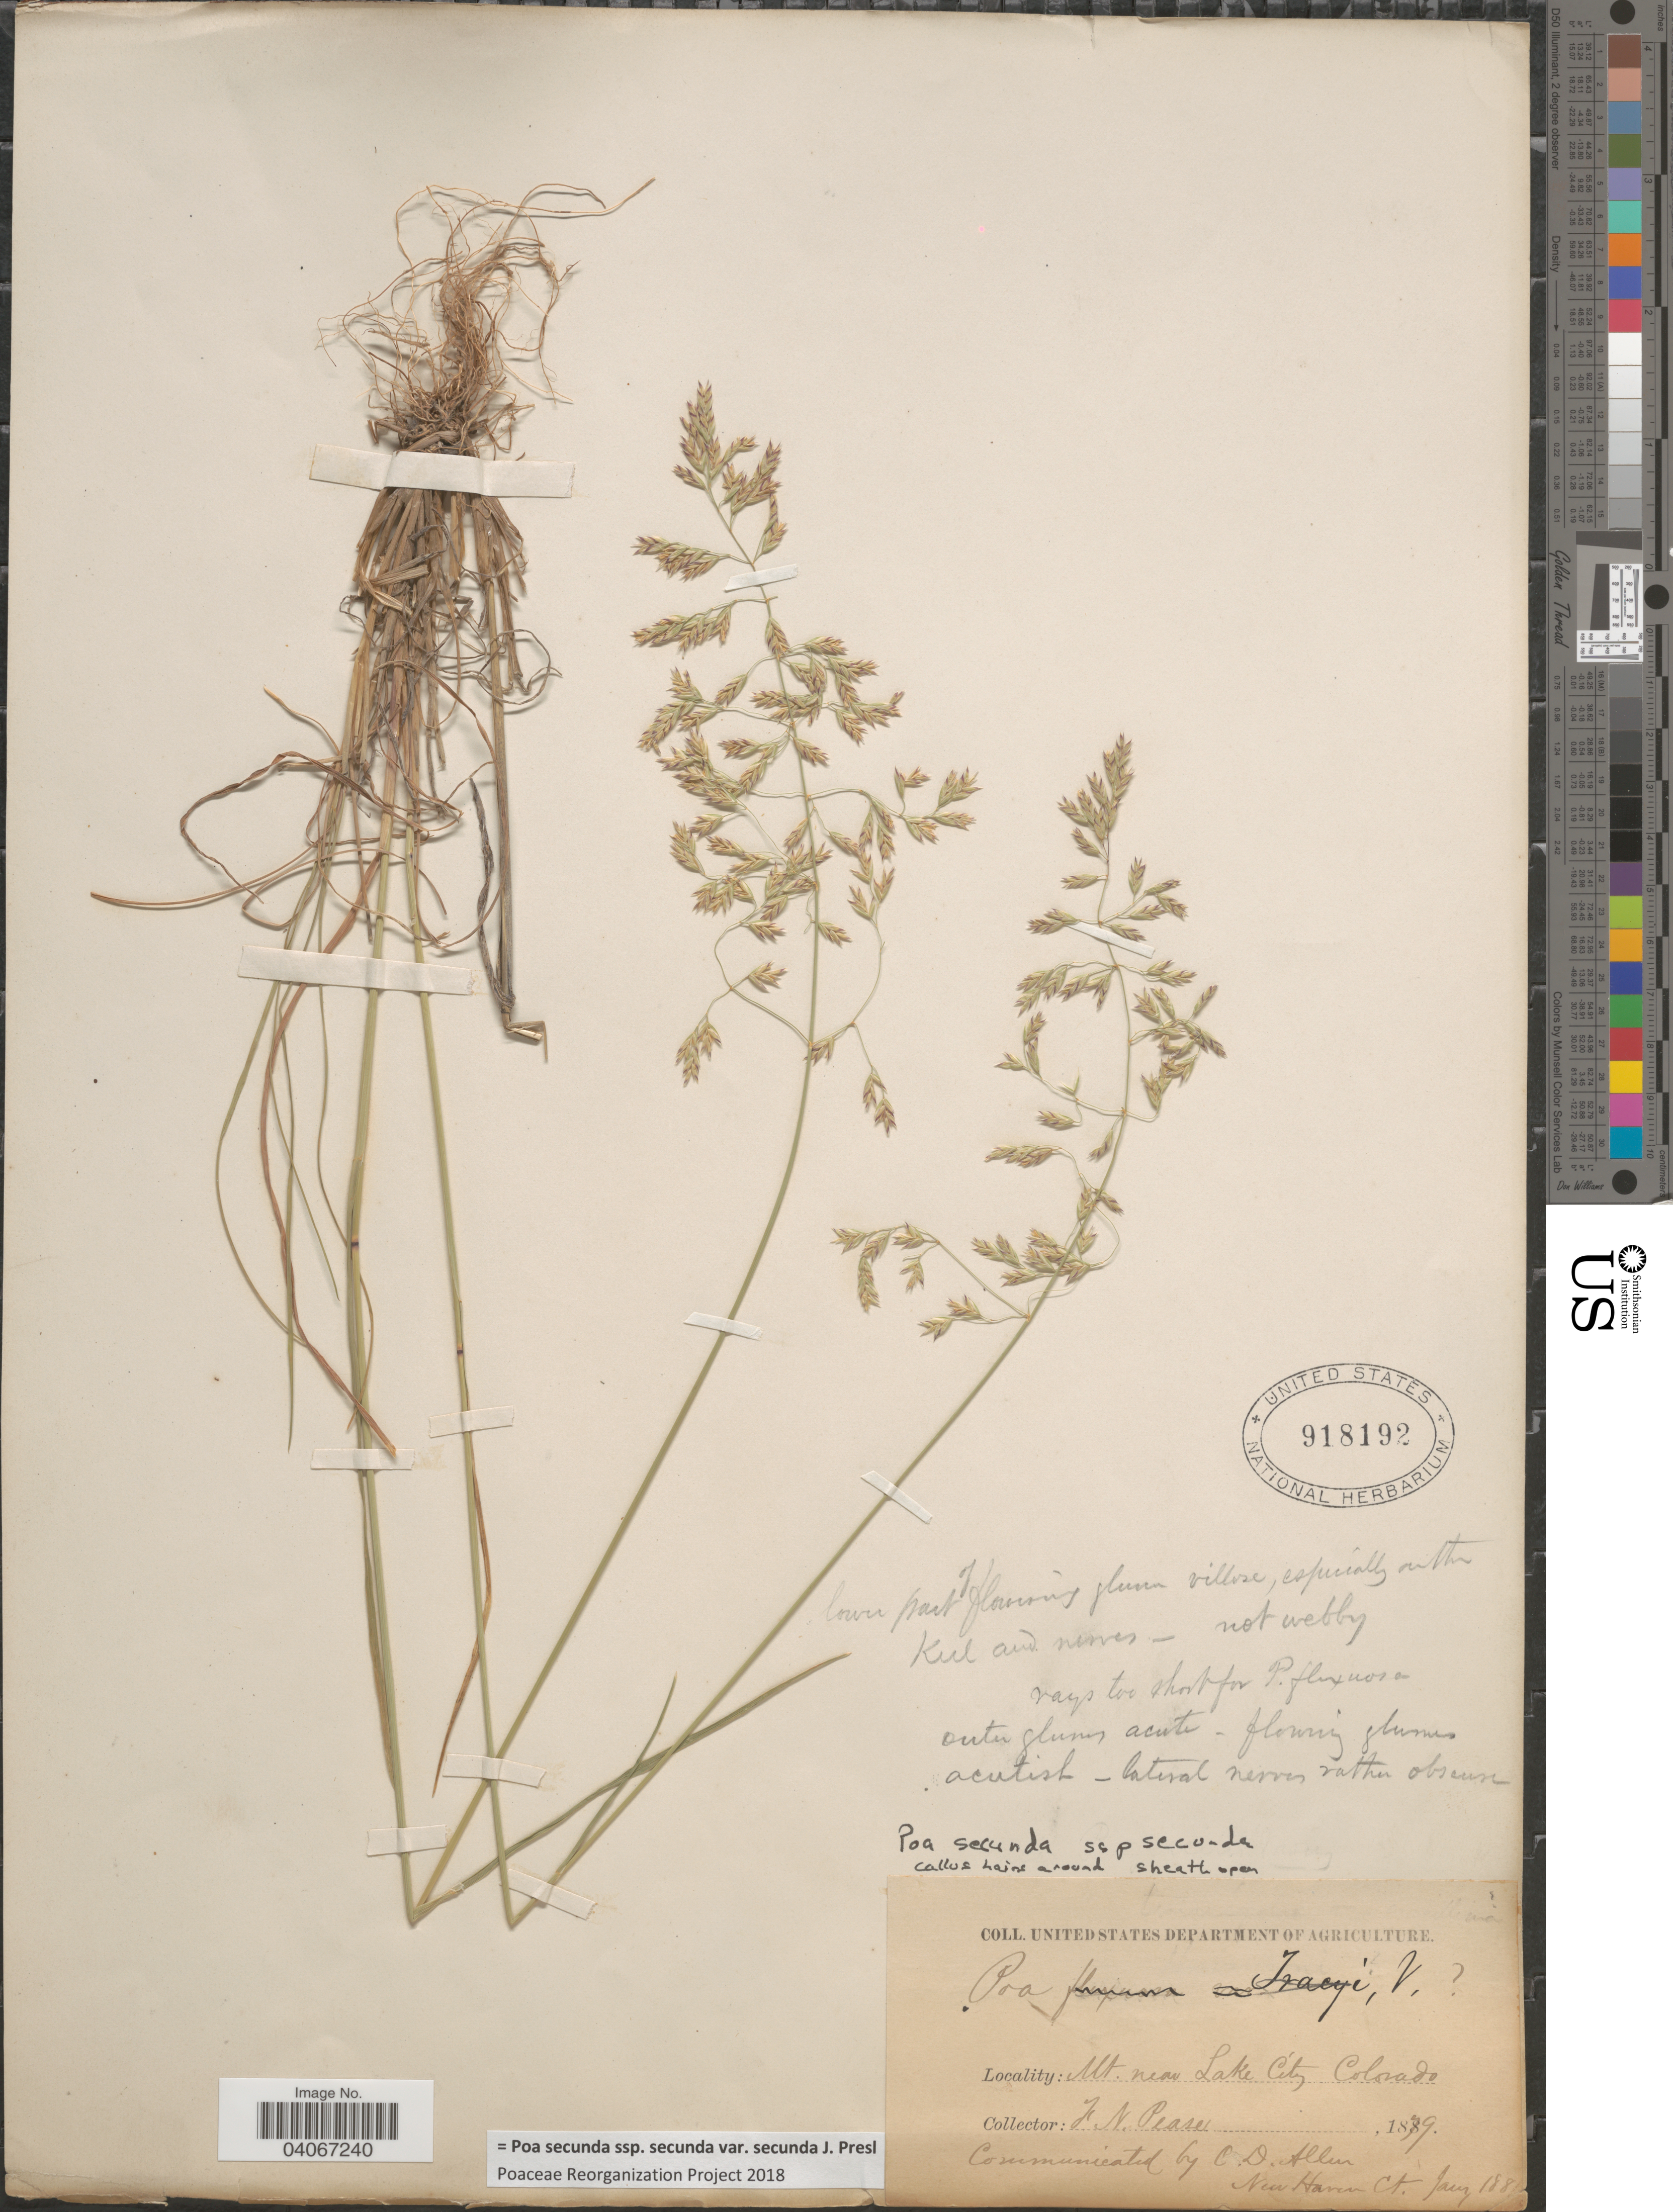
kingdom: Plantae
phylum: Tracheophyta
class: Liliopsida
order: Poales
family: Poaceae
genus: Poa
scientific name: Poa secunda subsp. secunda var. secunda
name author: J. Presl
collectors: F. Pease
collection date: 1879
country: United States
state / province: Colorado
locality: Mt. near Lake City.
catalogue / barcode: US 918192